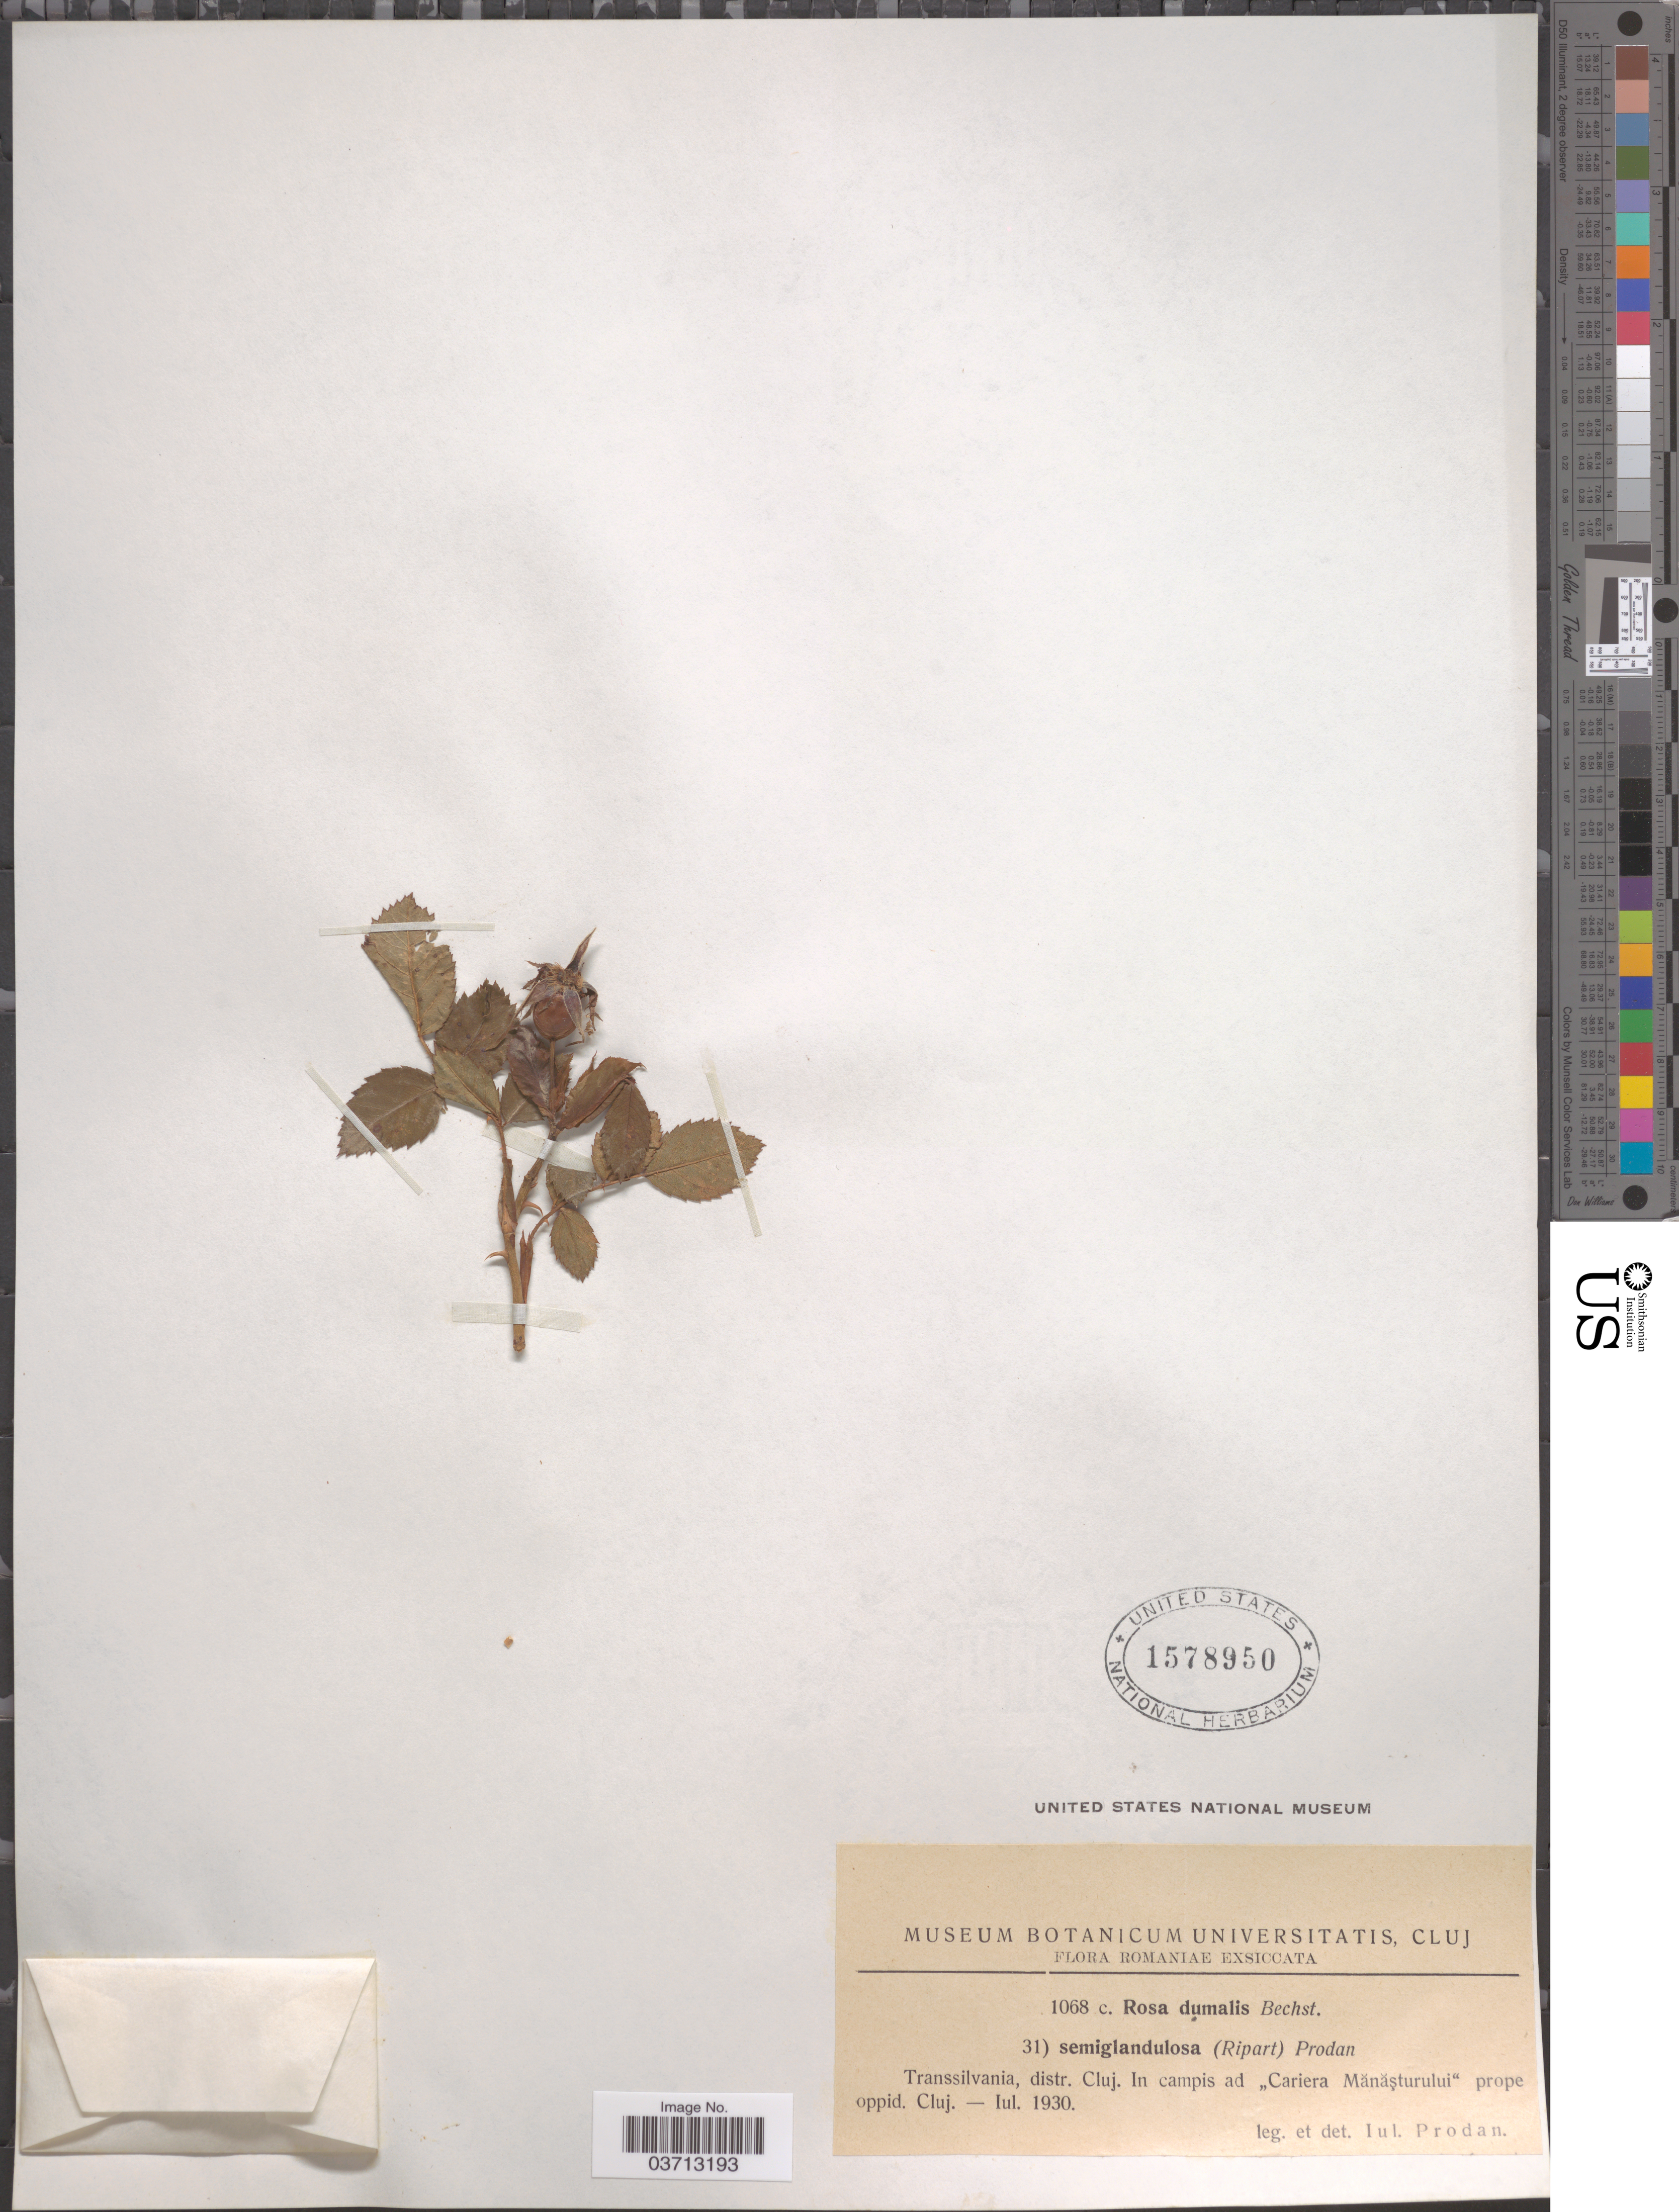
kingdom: Plantae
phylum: Tracheophyta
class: Magnoliopsida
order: Rosales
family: Rosaceae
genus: Rosa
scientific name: Rosa dumalis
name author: Bechst.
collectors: J. Prodan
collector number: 1068 c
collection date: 1930-07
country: Romania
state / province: Cluj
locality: Transsilvania, distr. Cluj. In campis ad "Cariera Mănăşturului" prope oppid. Cluj.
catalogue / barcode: US 1578950